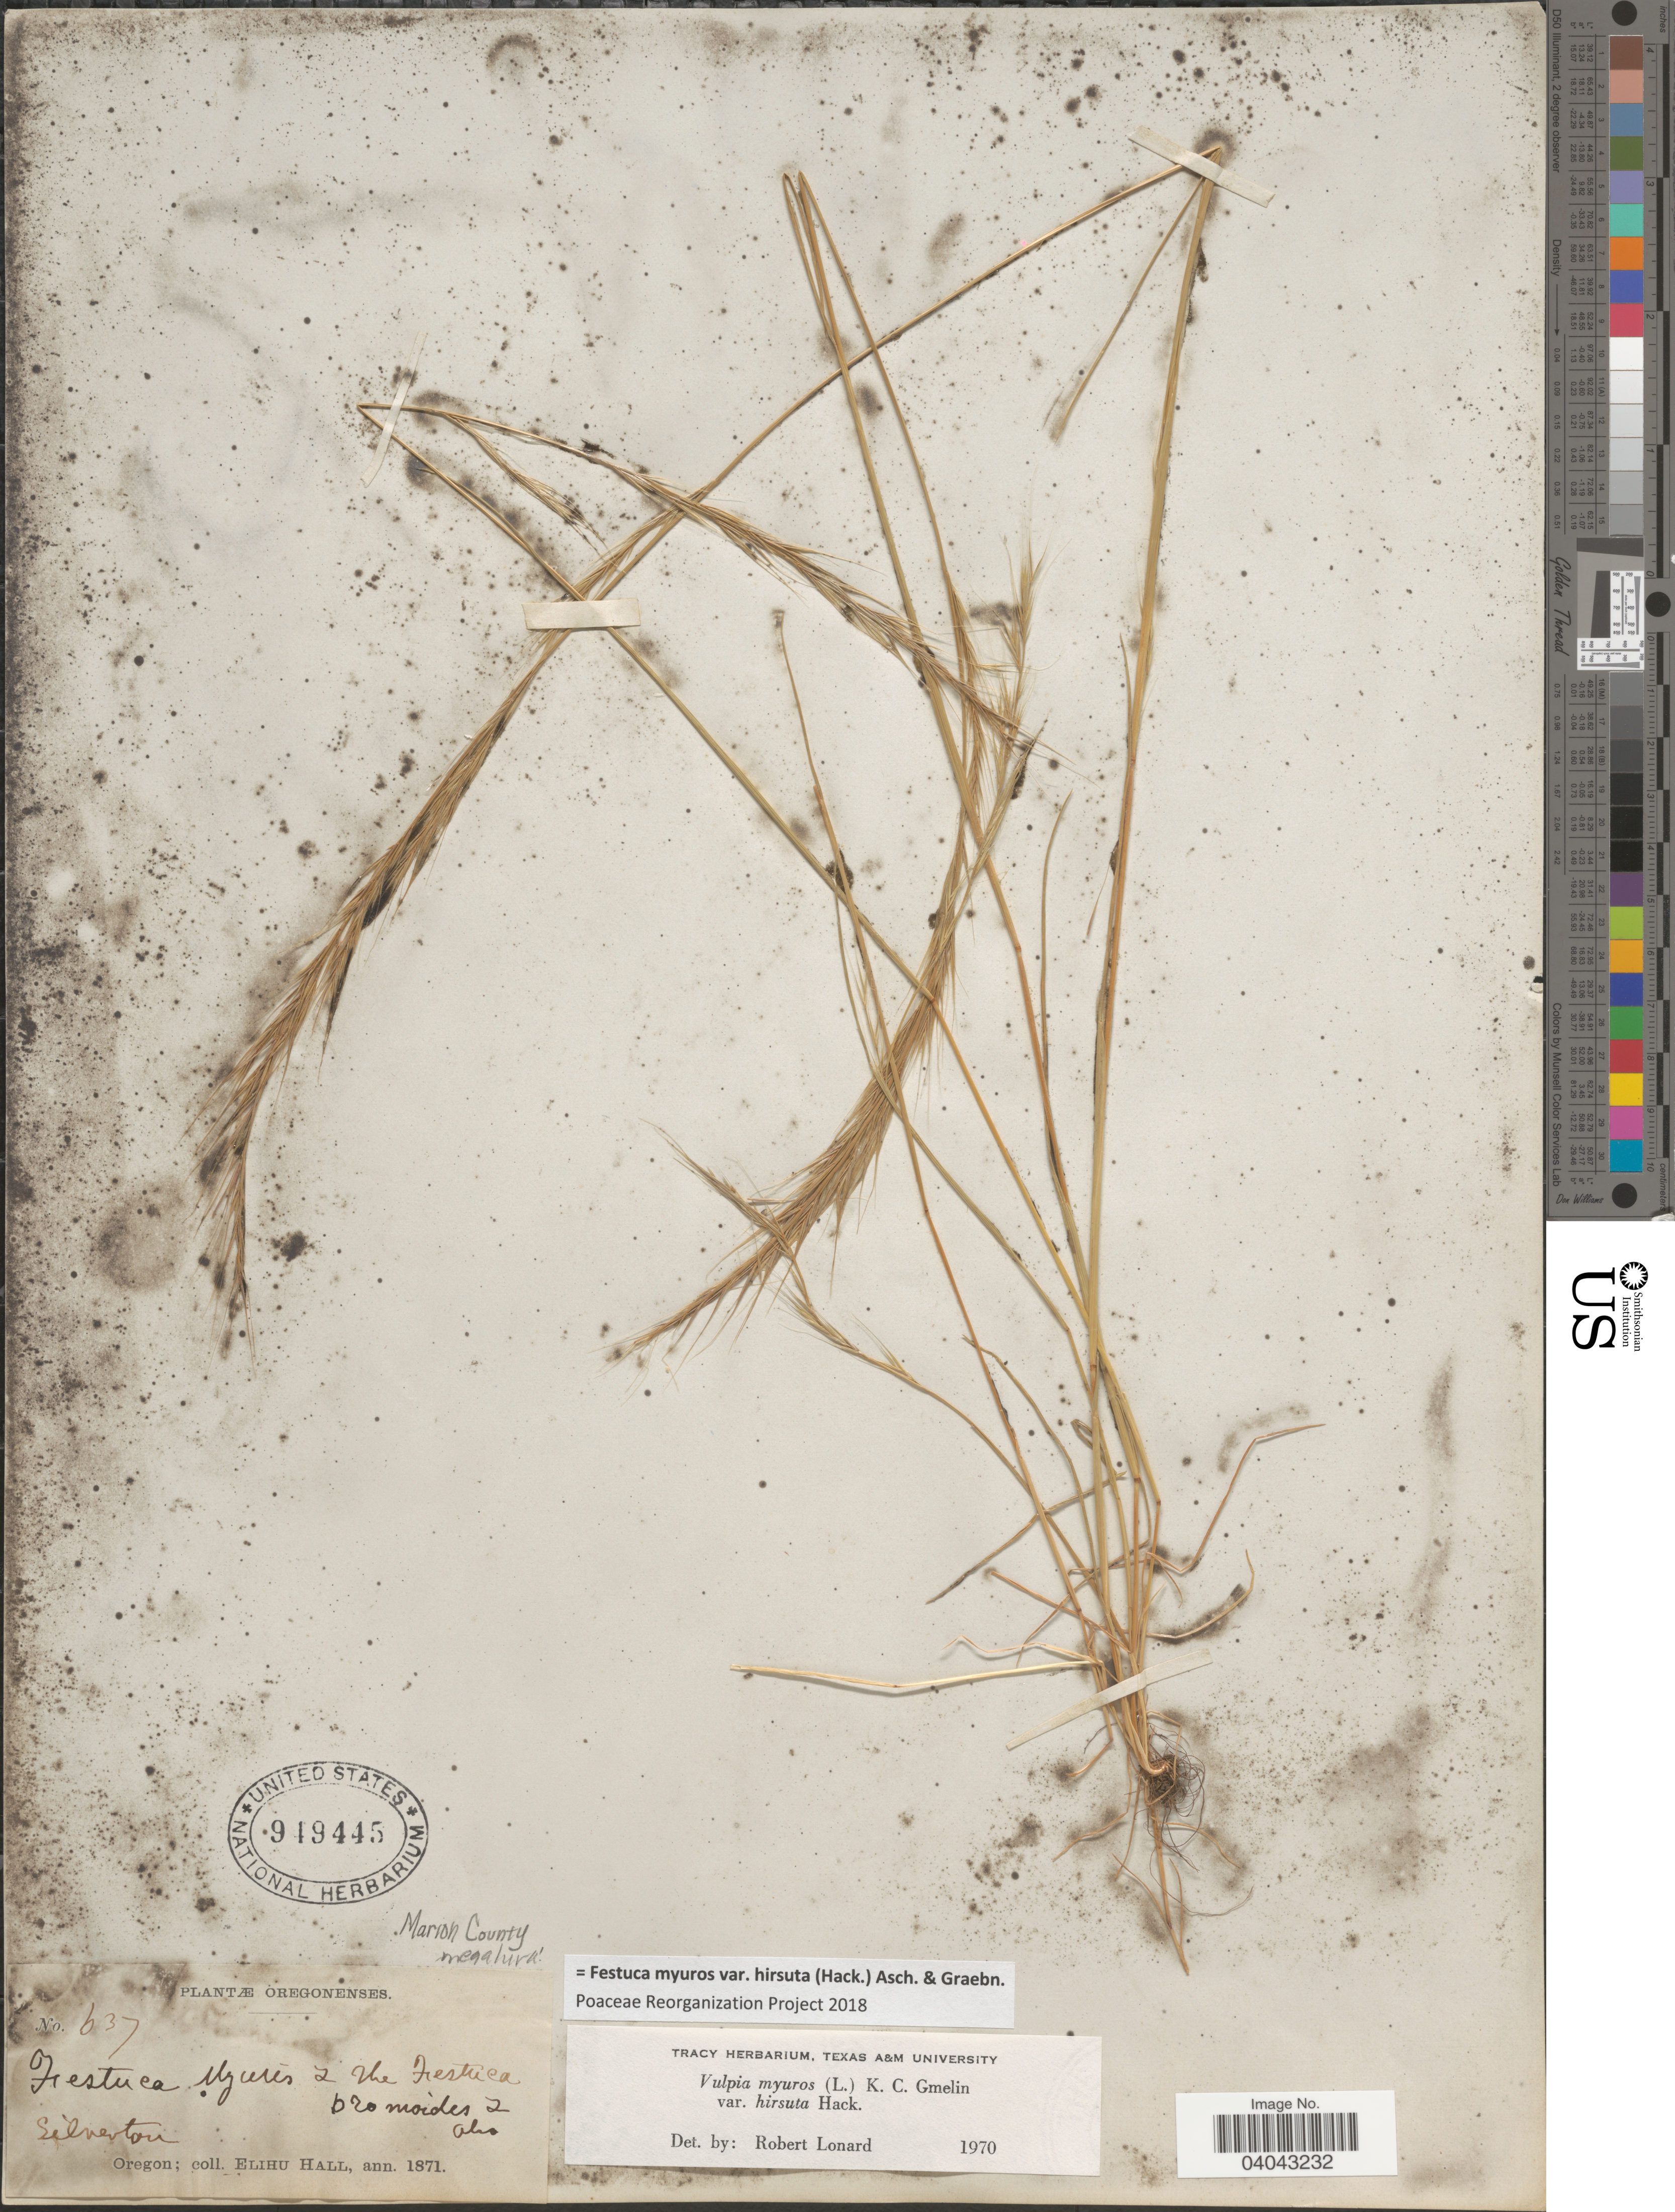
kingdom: Plantae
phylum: Tracheophyta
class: Liliopsida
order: Poales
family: Poaceae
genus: Festuca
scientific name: Festuca myuros var. hirsuta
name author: (Hack.) Asch. & Graebn.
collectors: E. Hall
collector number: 637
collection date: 1871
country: United States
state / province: Oregon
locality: Silverton. Marion County.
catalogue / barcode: US 949445